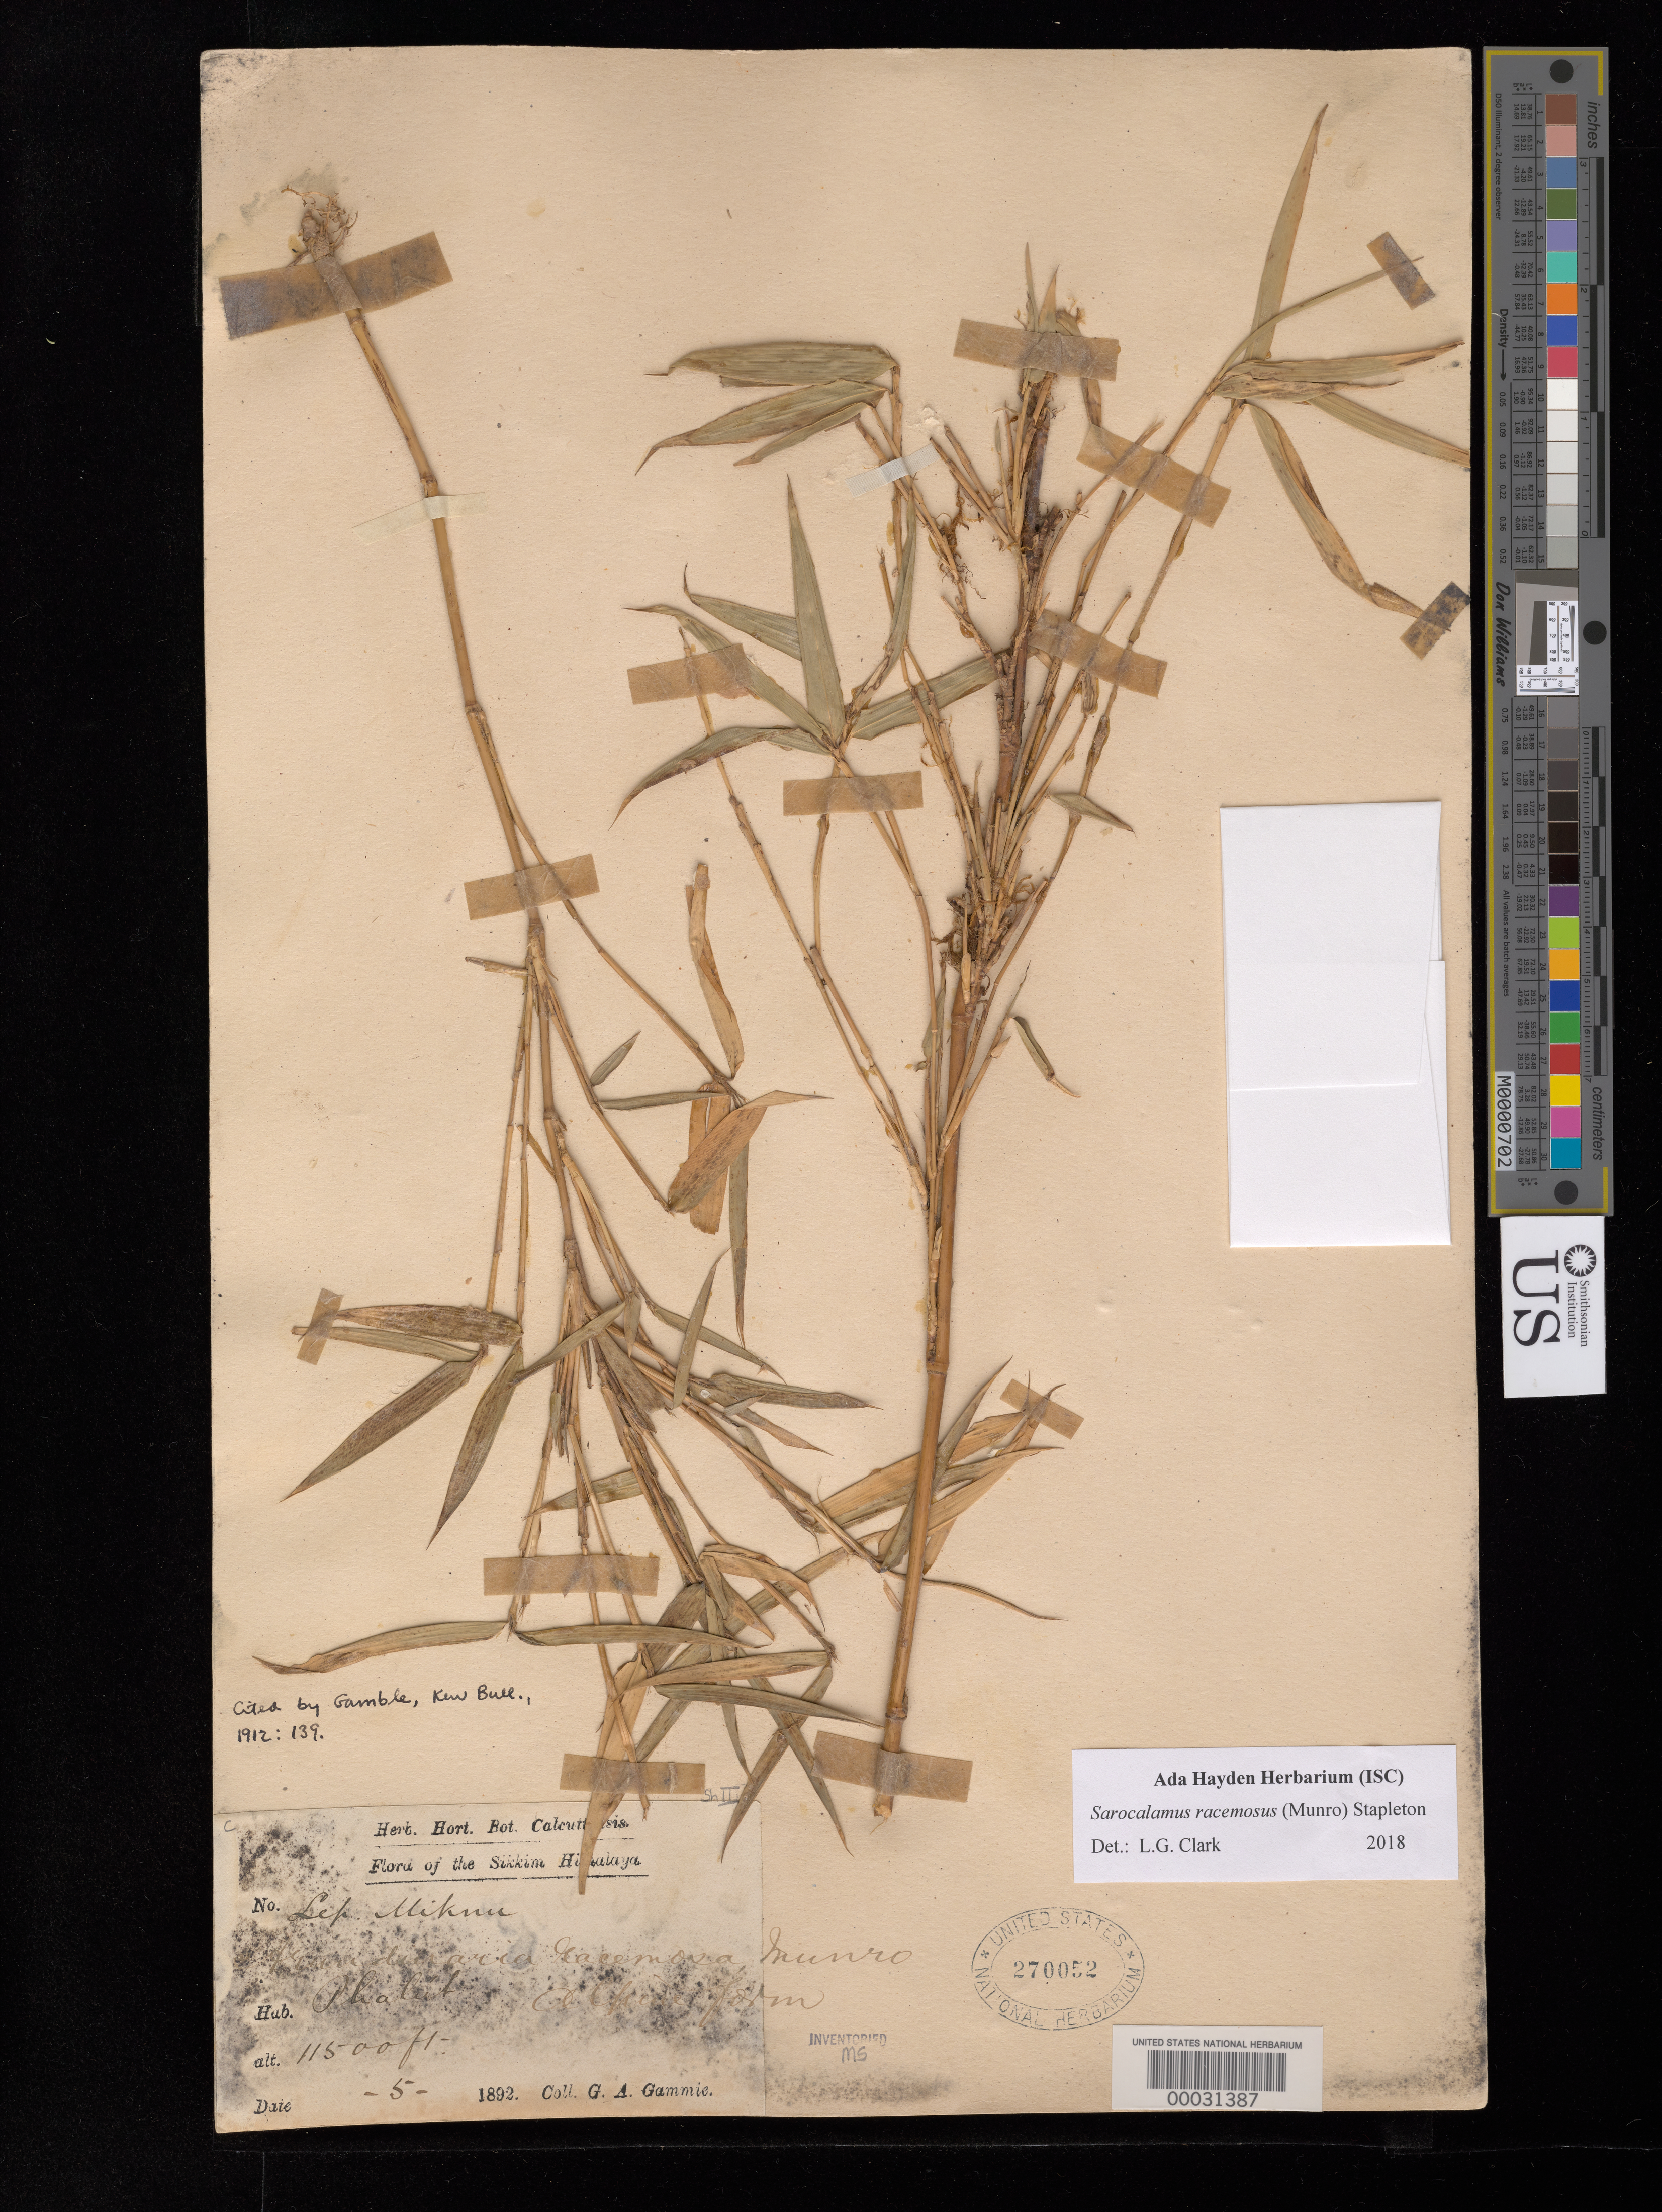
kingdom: Plantae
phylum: Tracheophyta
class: Liliopsida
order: Poales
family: Poaceae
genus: Sarocalamus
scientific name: Sarocalamus racemosus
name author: (Munro) Stapleton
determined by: Clark, L. G.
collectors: G. Gammie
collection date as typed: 05 -- 1892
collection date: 1892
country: India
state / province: Sikkim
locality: Phalut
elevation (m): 3505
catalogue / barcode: US 270052